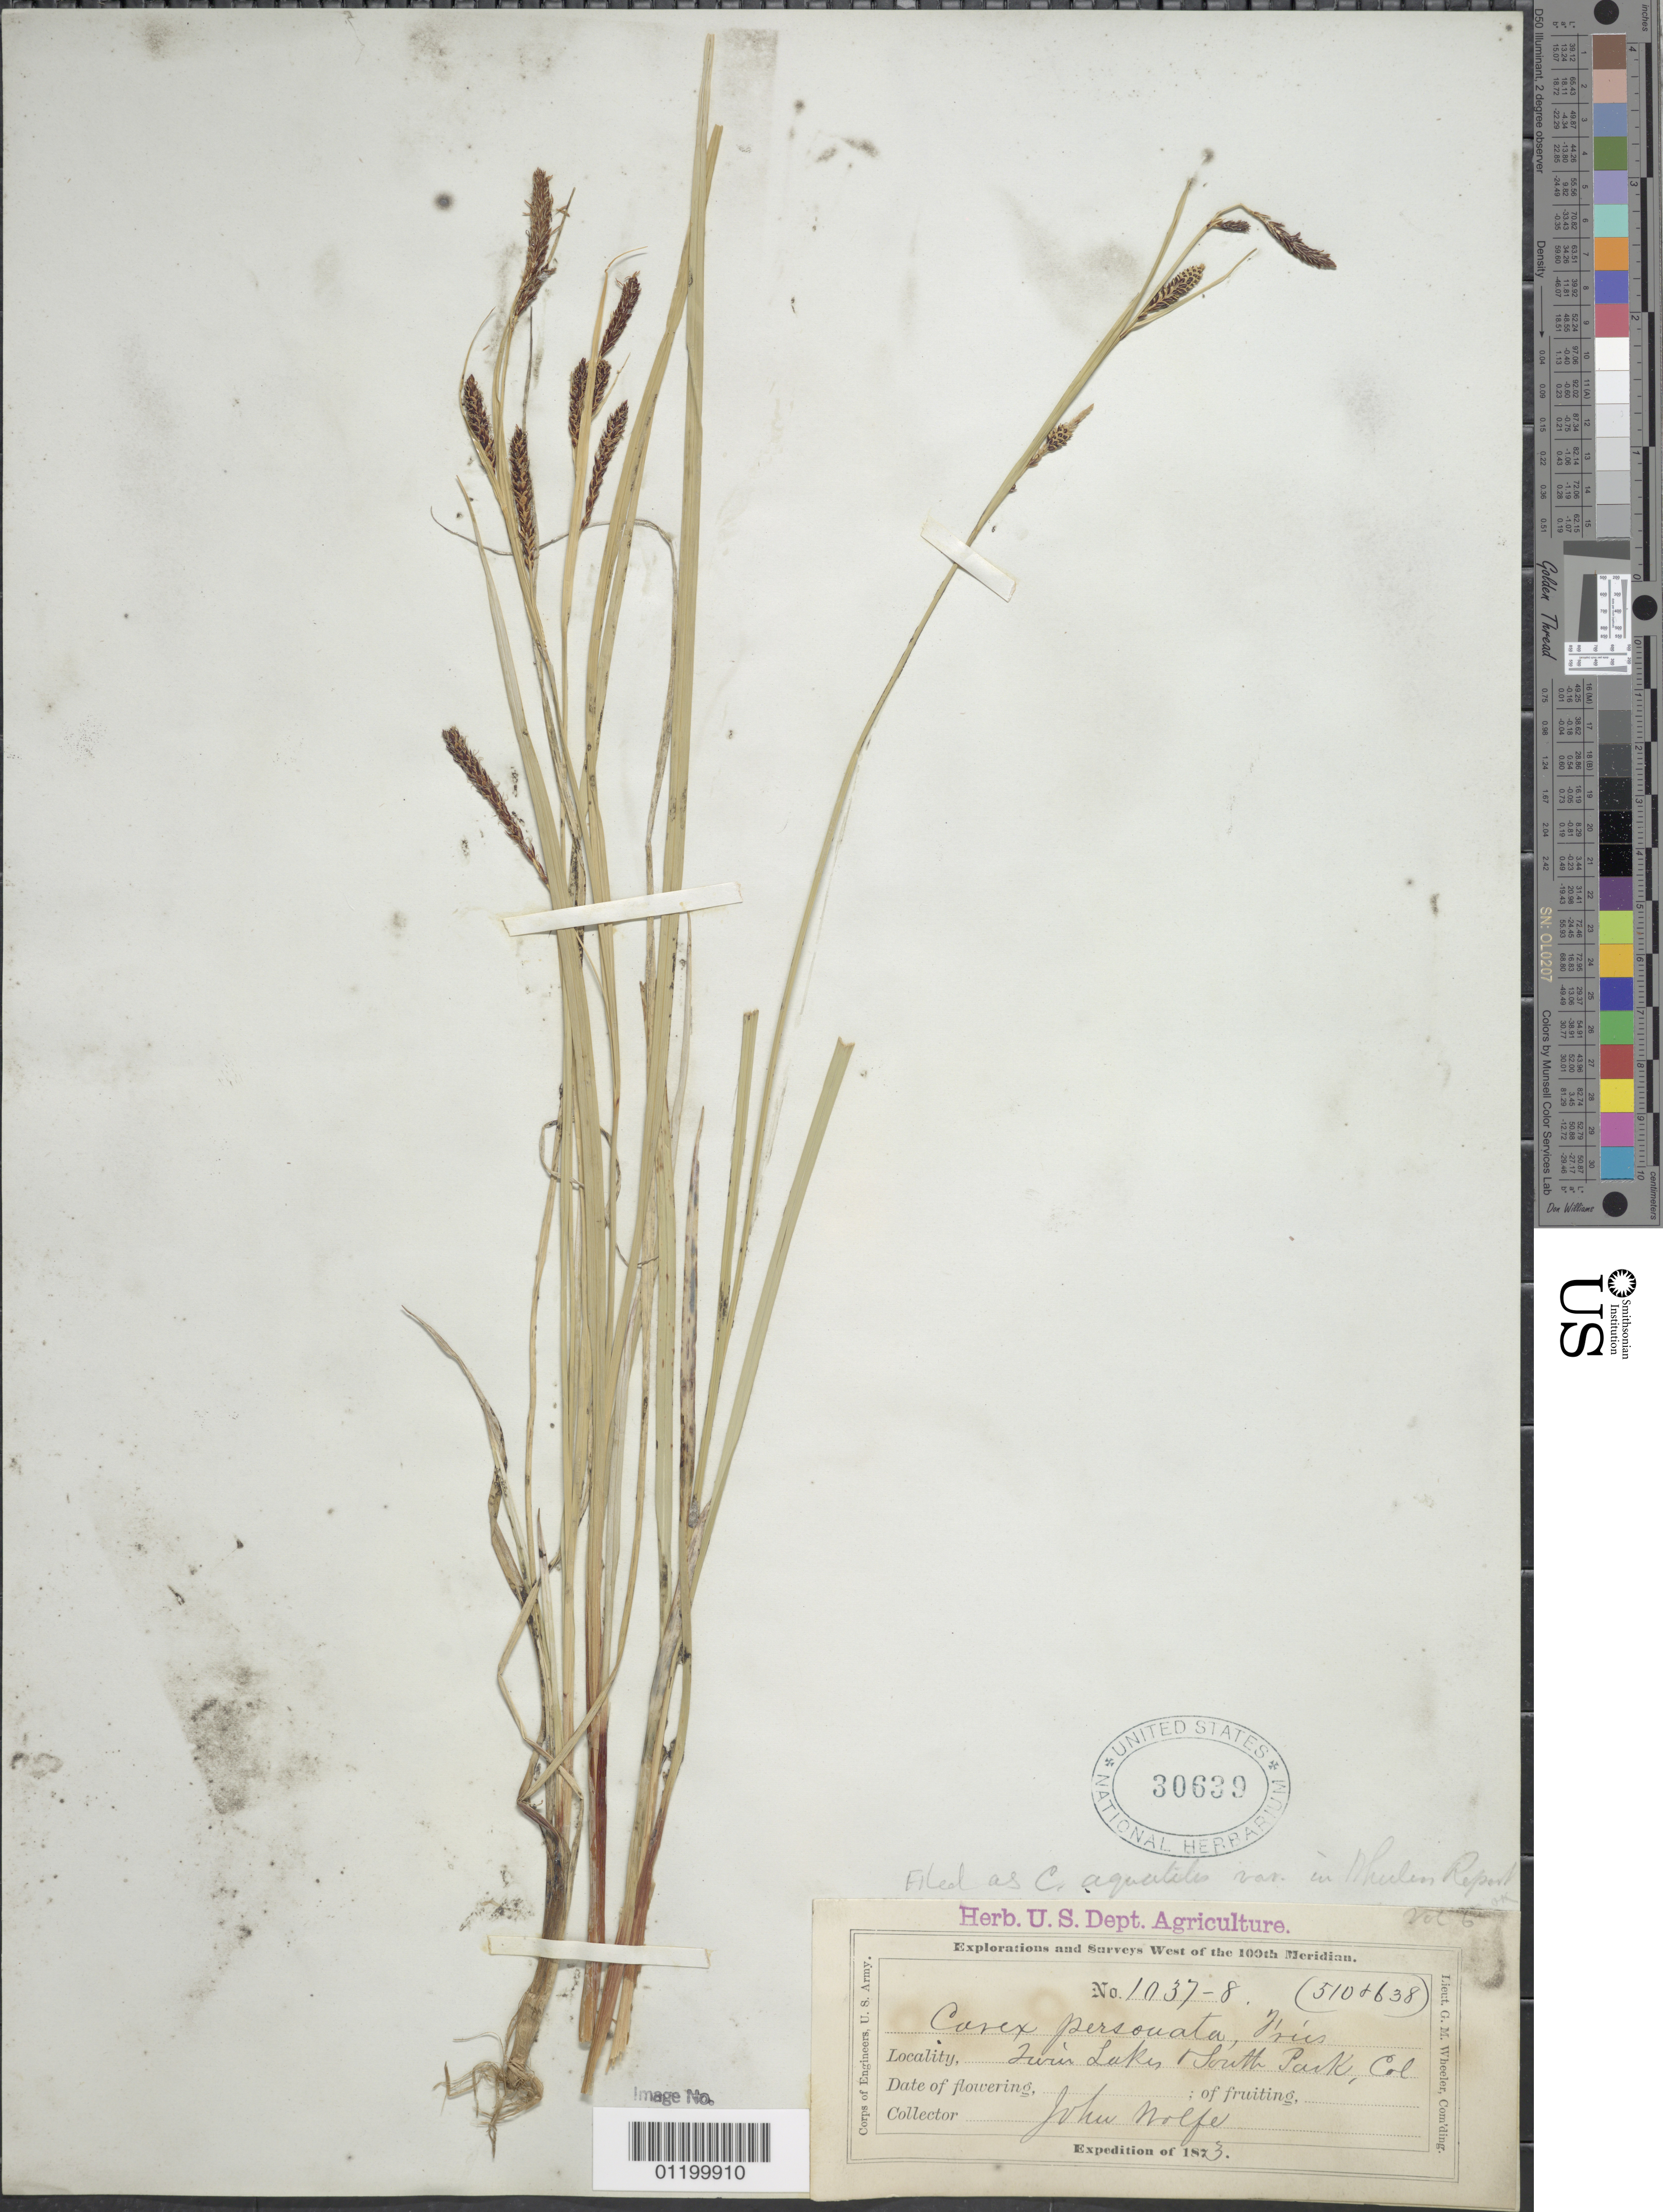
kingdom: Plantae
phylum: Tracheophyta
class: Liliopsida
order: Poales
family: Cyperaceae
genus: Carex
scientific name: Carex aquatilis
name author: Wahlenb.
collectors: J. Wolf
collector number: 1037-8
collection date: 1873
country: United States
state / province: Colorado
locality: Twin Lakes, South Park.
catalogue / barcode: US 30639